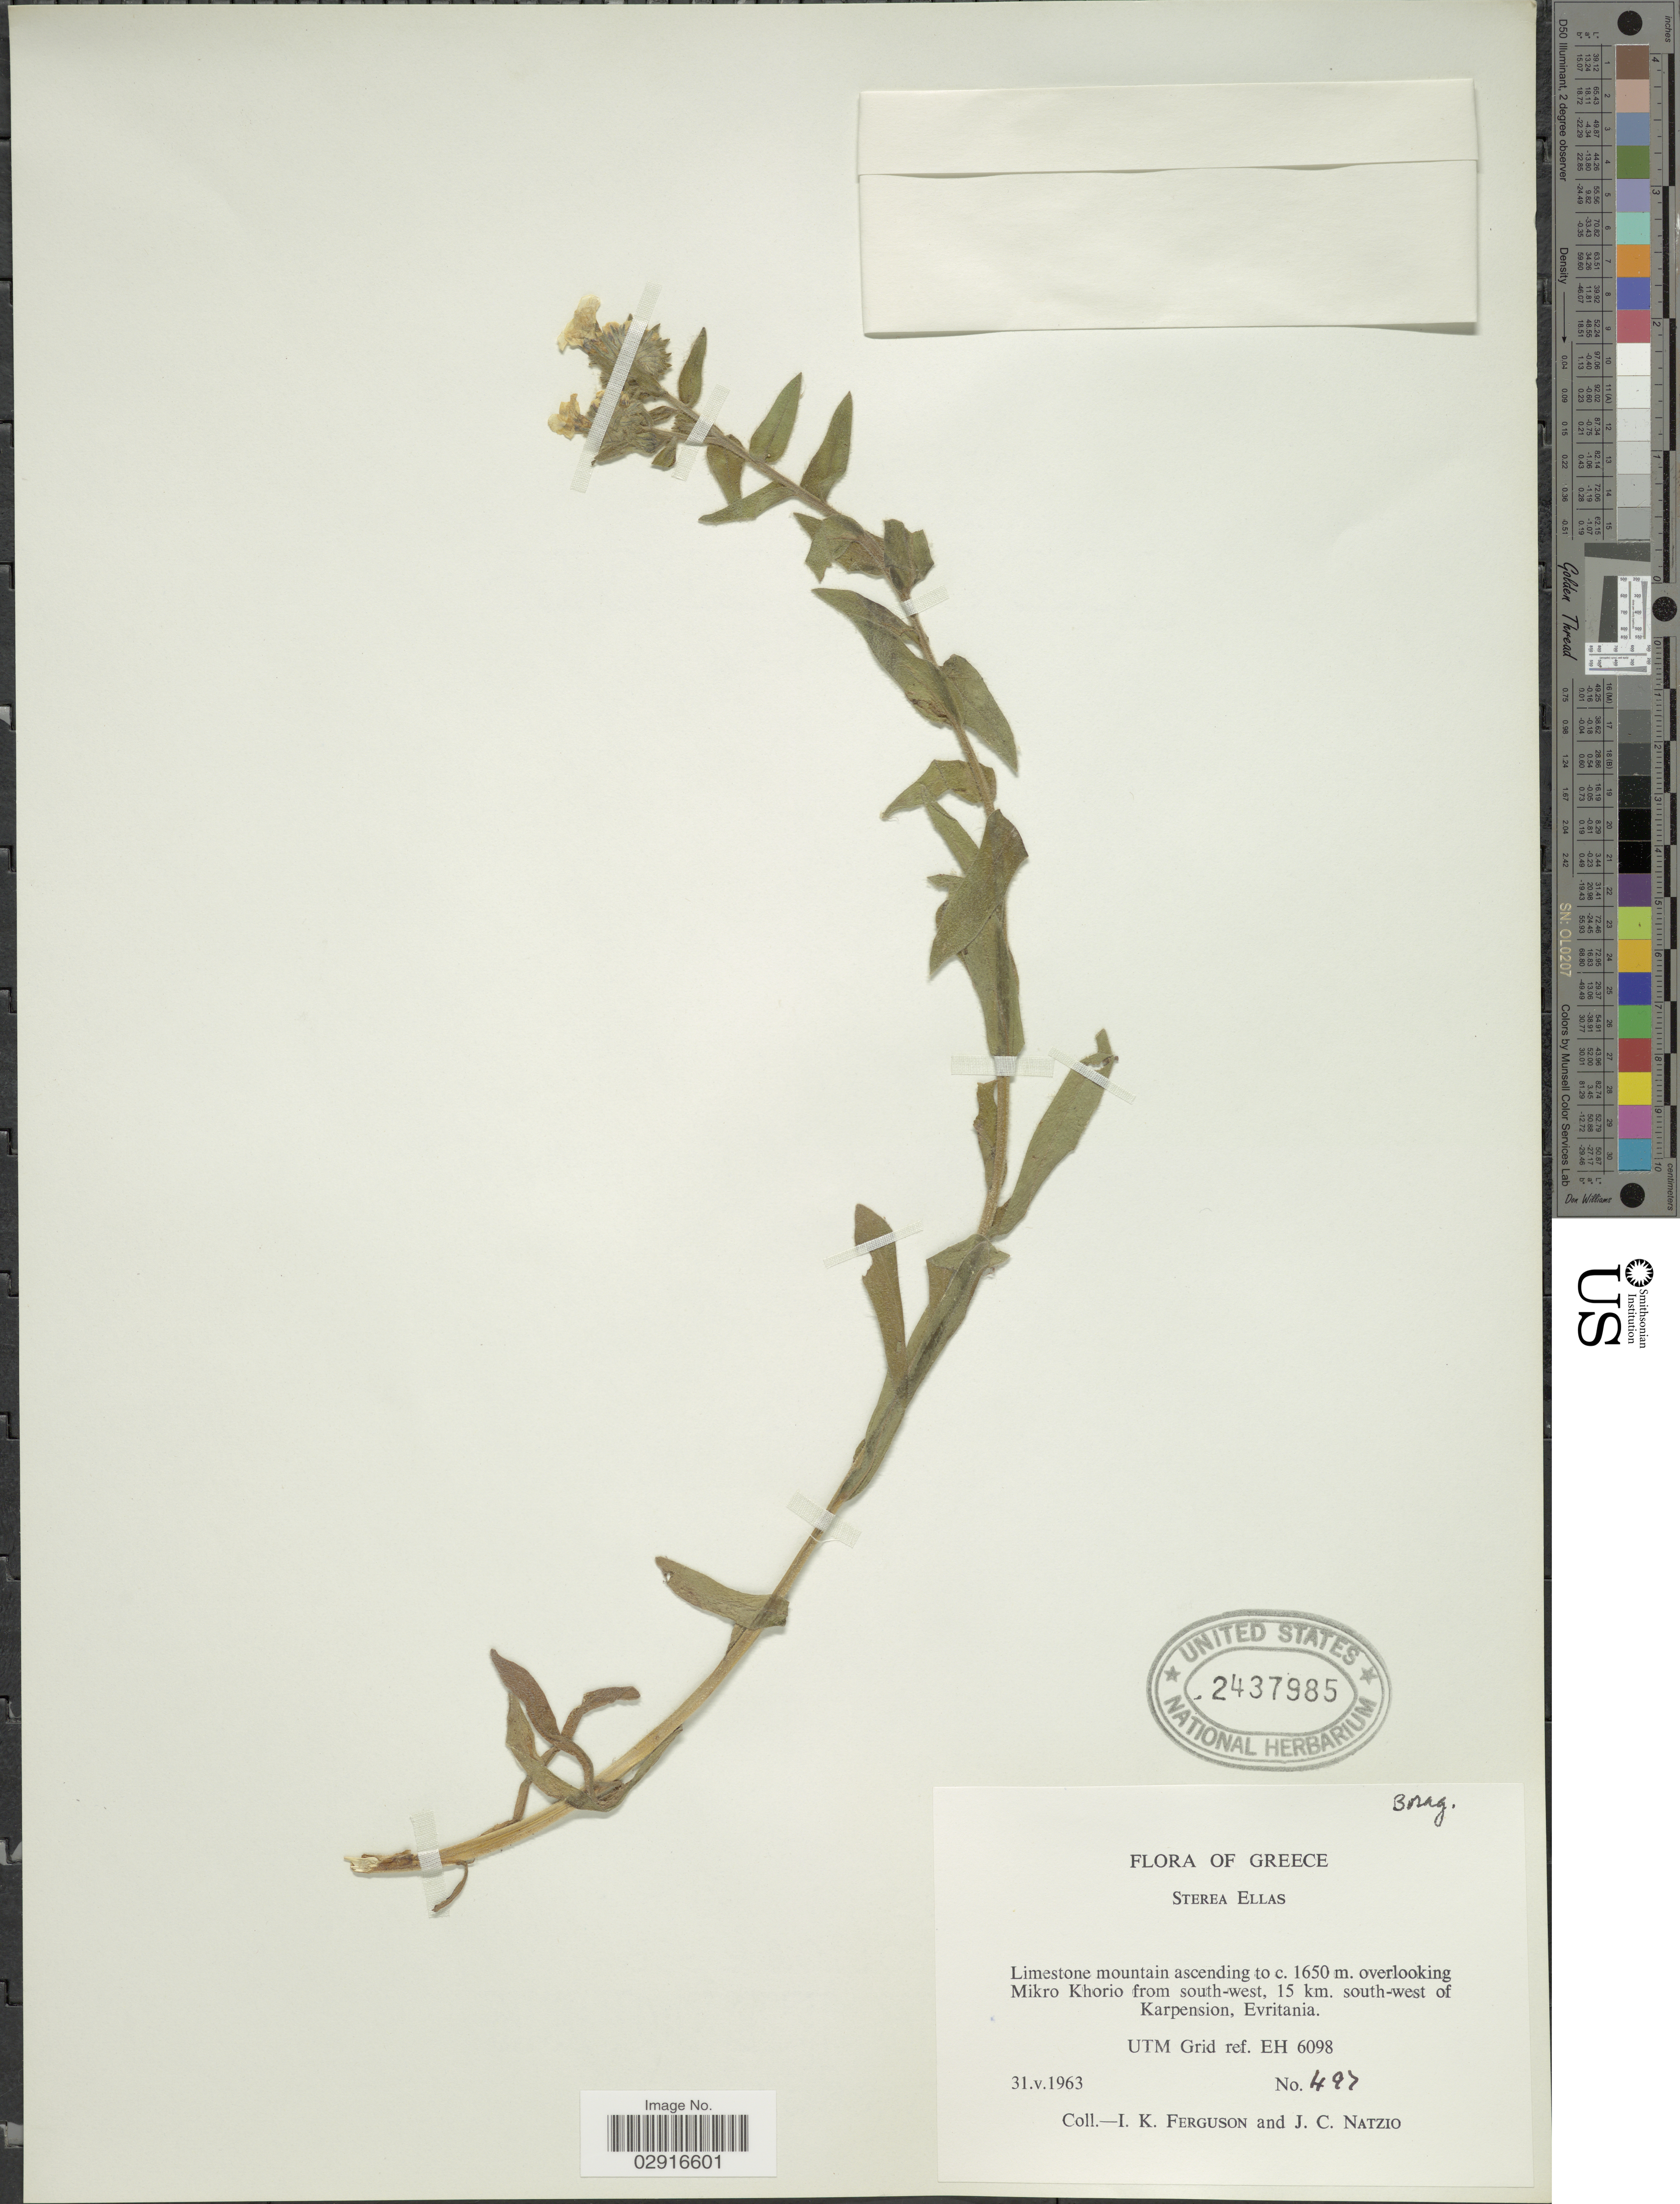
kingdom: Plantae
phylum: Tracheophyta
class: Magnoliopsida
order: Boraginales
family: Boraginaceae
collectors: I. K. Ferguson & J. Natzio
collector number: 497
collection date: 1963-05-31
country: Greece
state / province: Central Greece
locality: Sterea Ellas. Overlooking Mikro Khorio from south-west, 15 km. south-west of Karpension. Evritania. UTM Grid ref. EH 6098.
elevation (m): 1650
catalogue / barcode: US 2437985